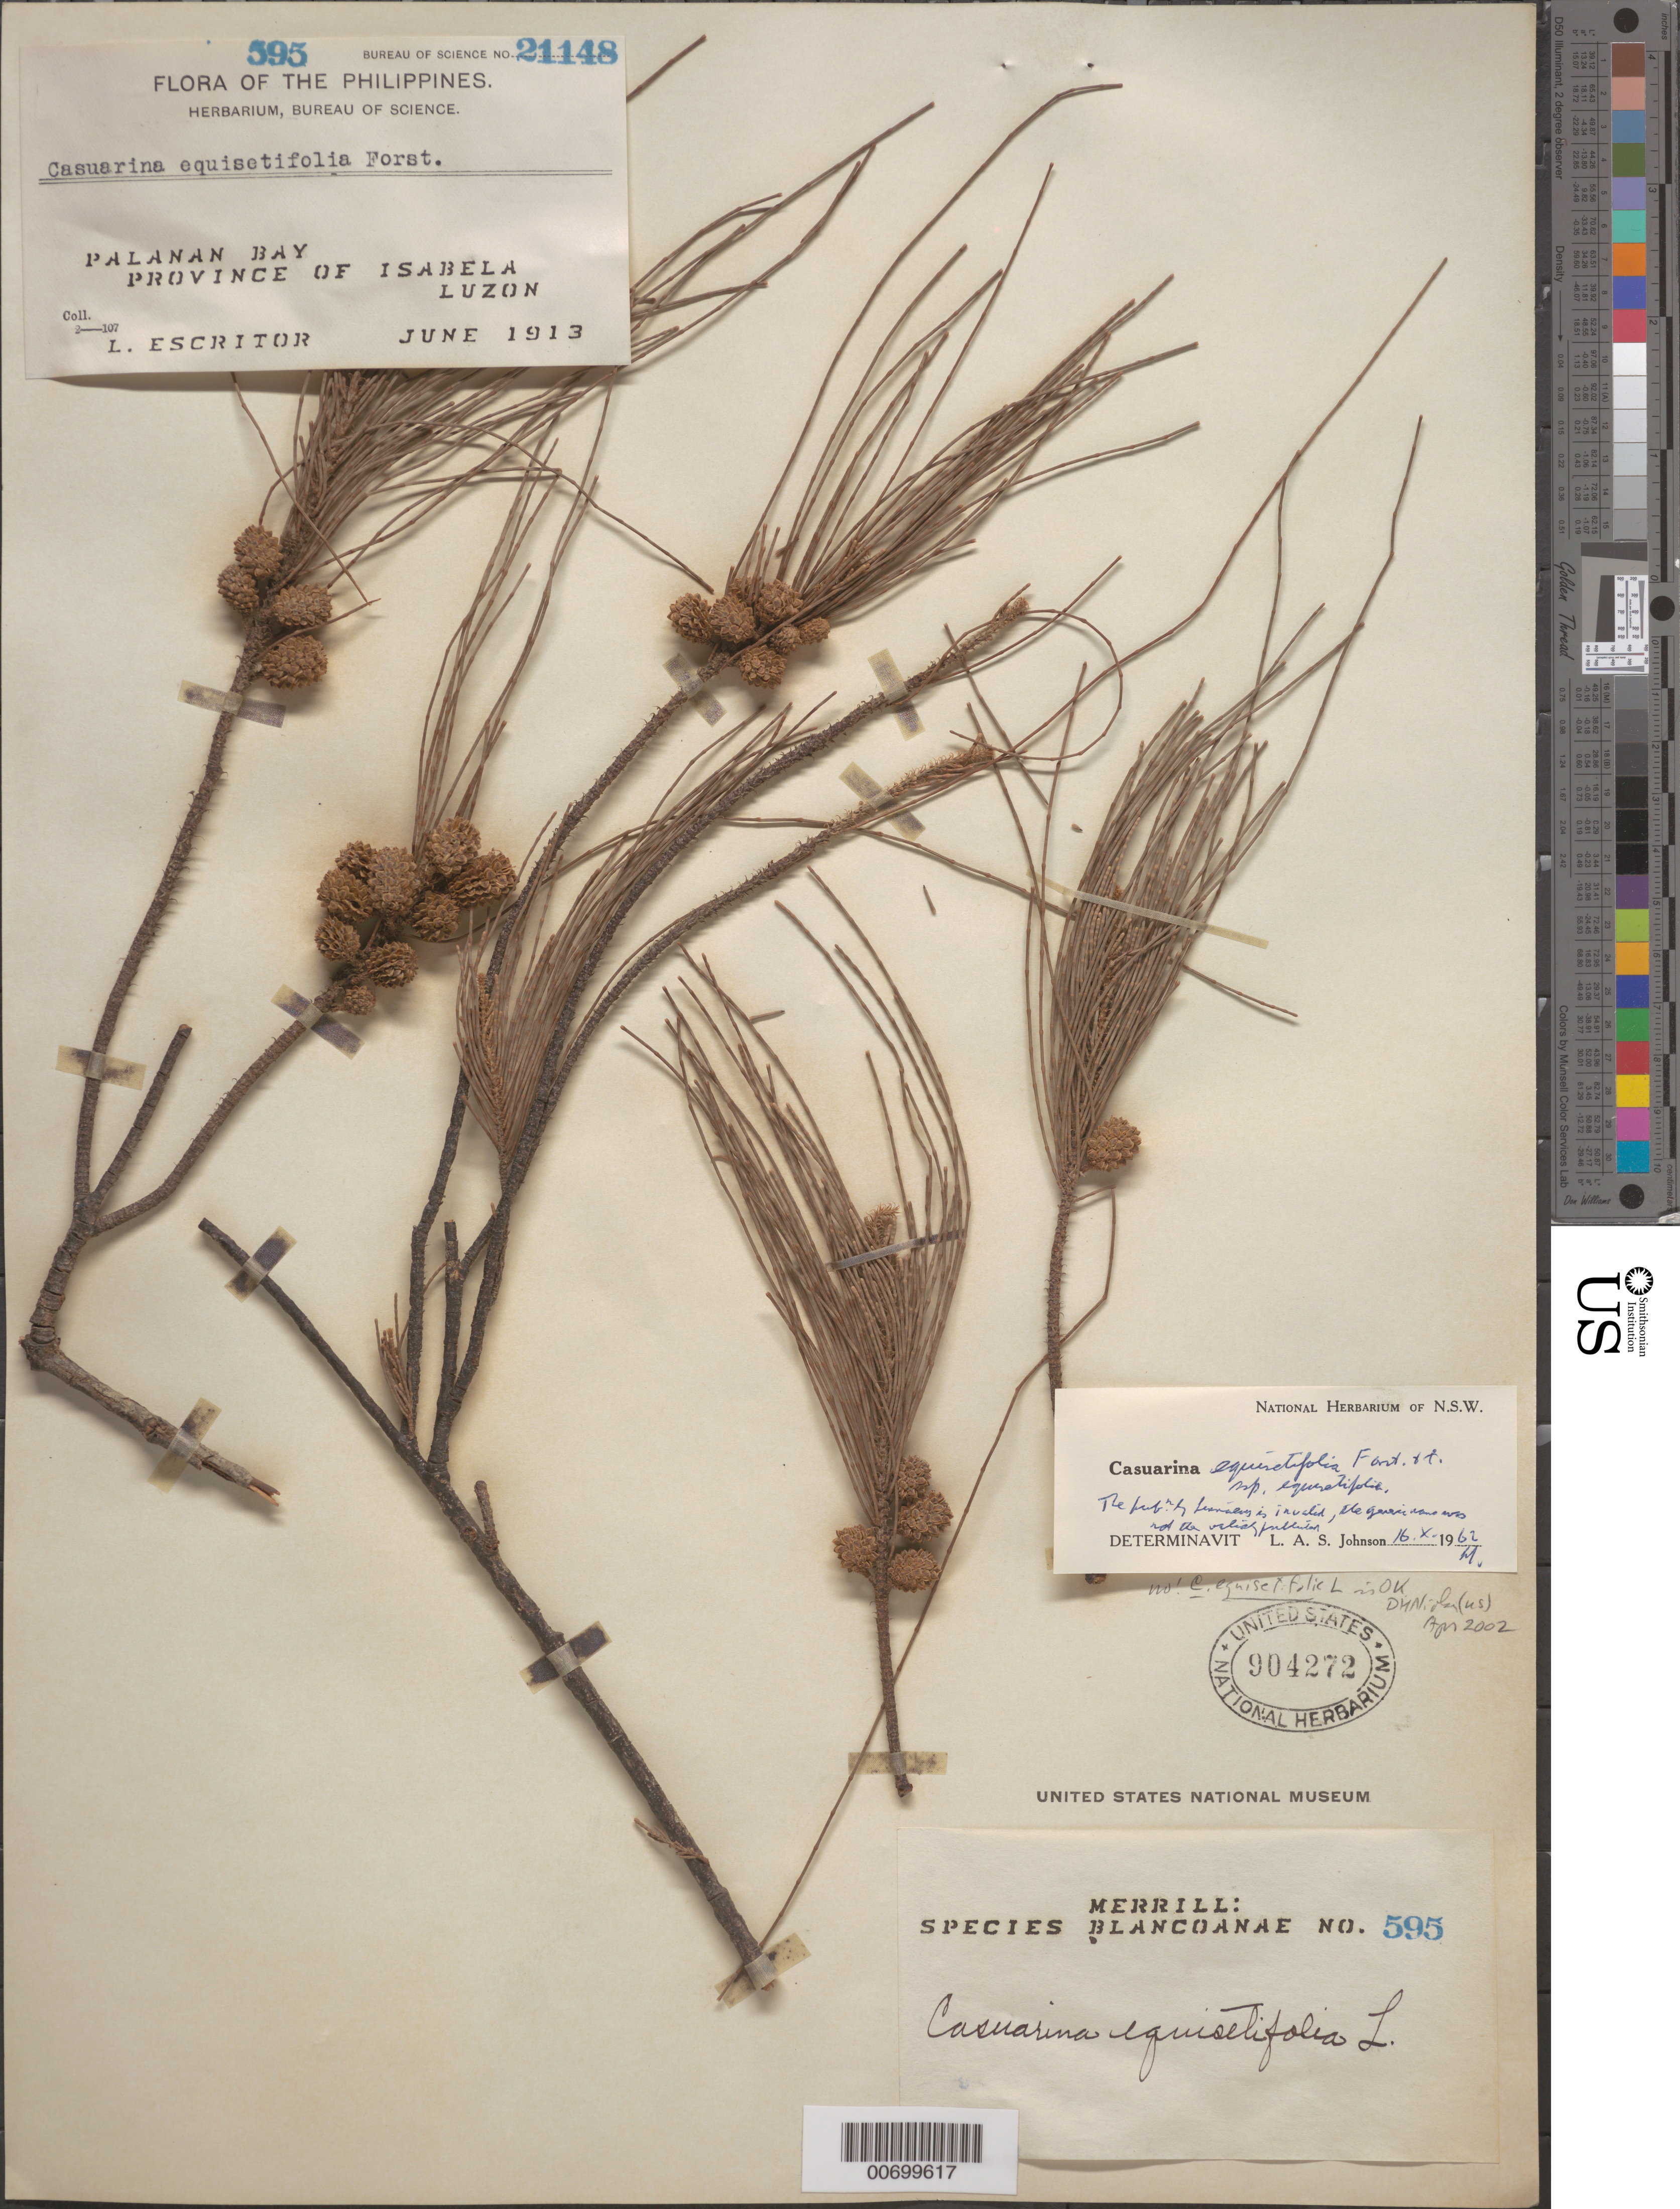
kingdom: Plantae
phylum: Tracheophyta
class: Magnoliopsida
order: Fagales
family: Casuarinaceae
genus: Casuarina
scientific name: Casuarina equisetifolia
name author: L.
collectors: L. Escritor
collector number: Sp. Blancoan. 0595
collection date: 1913-06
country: Philippines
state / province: Cagayan Valley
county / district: Isabela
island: Luzon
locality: Palanan Bay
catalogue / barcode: US 904272